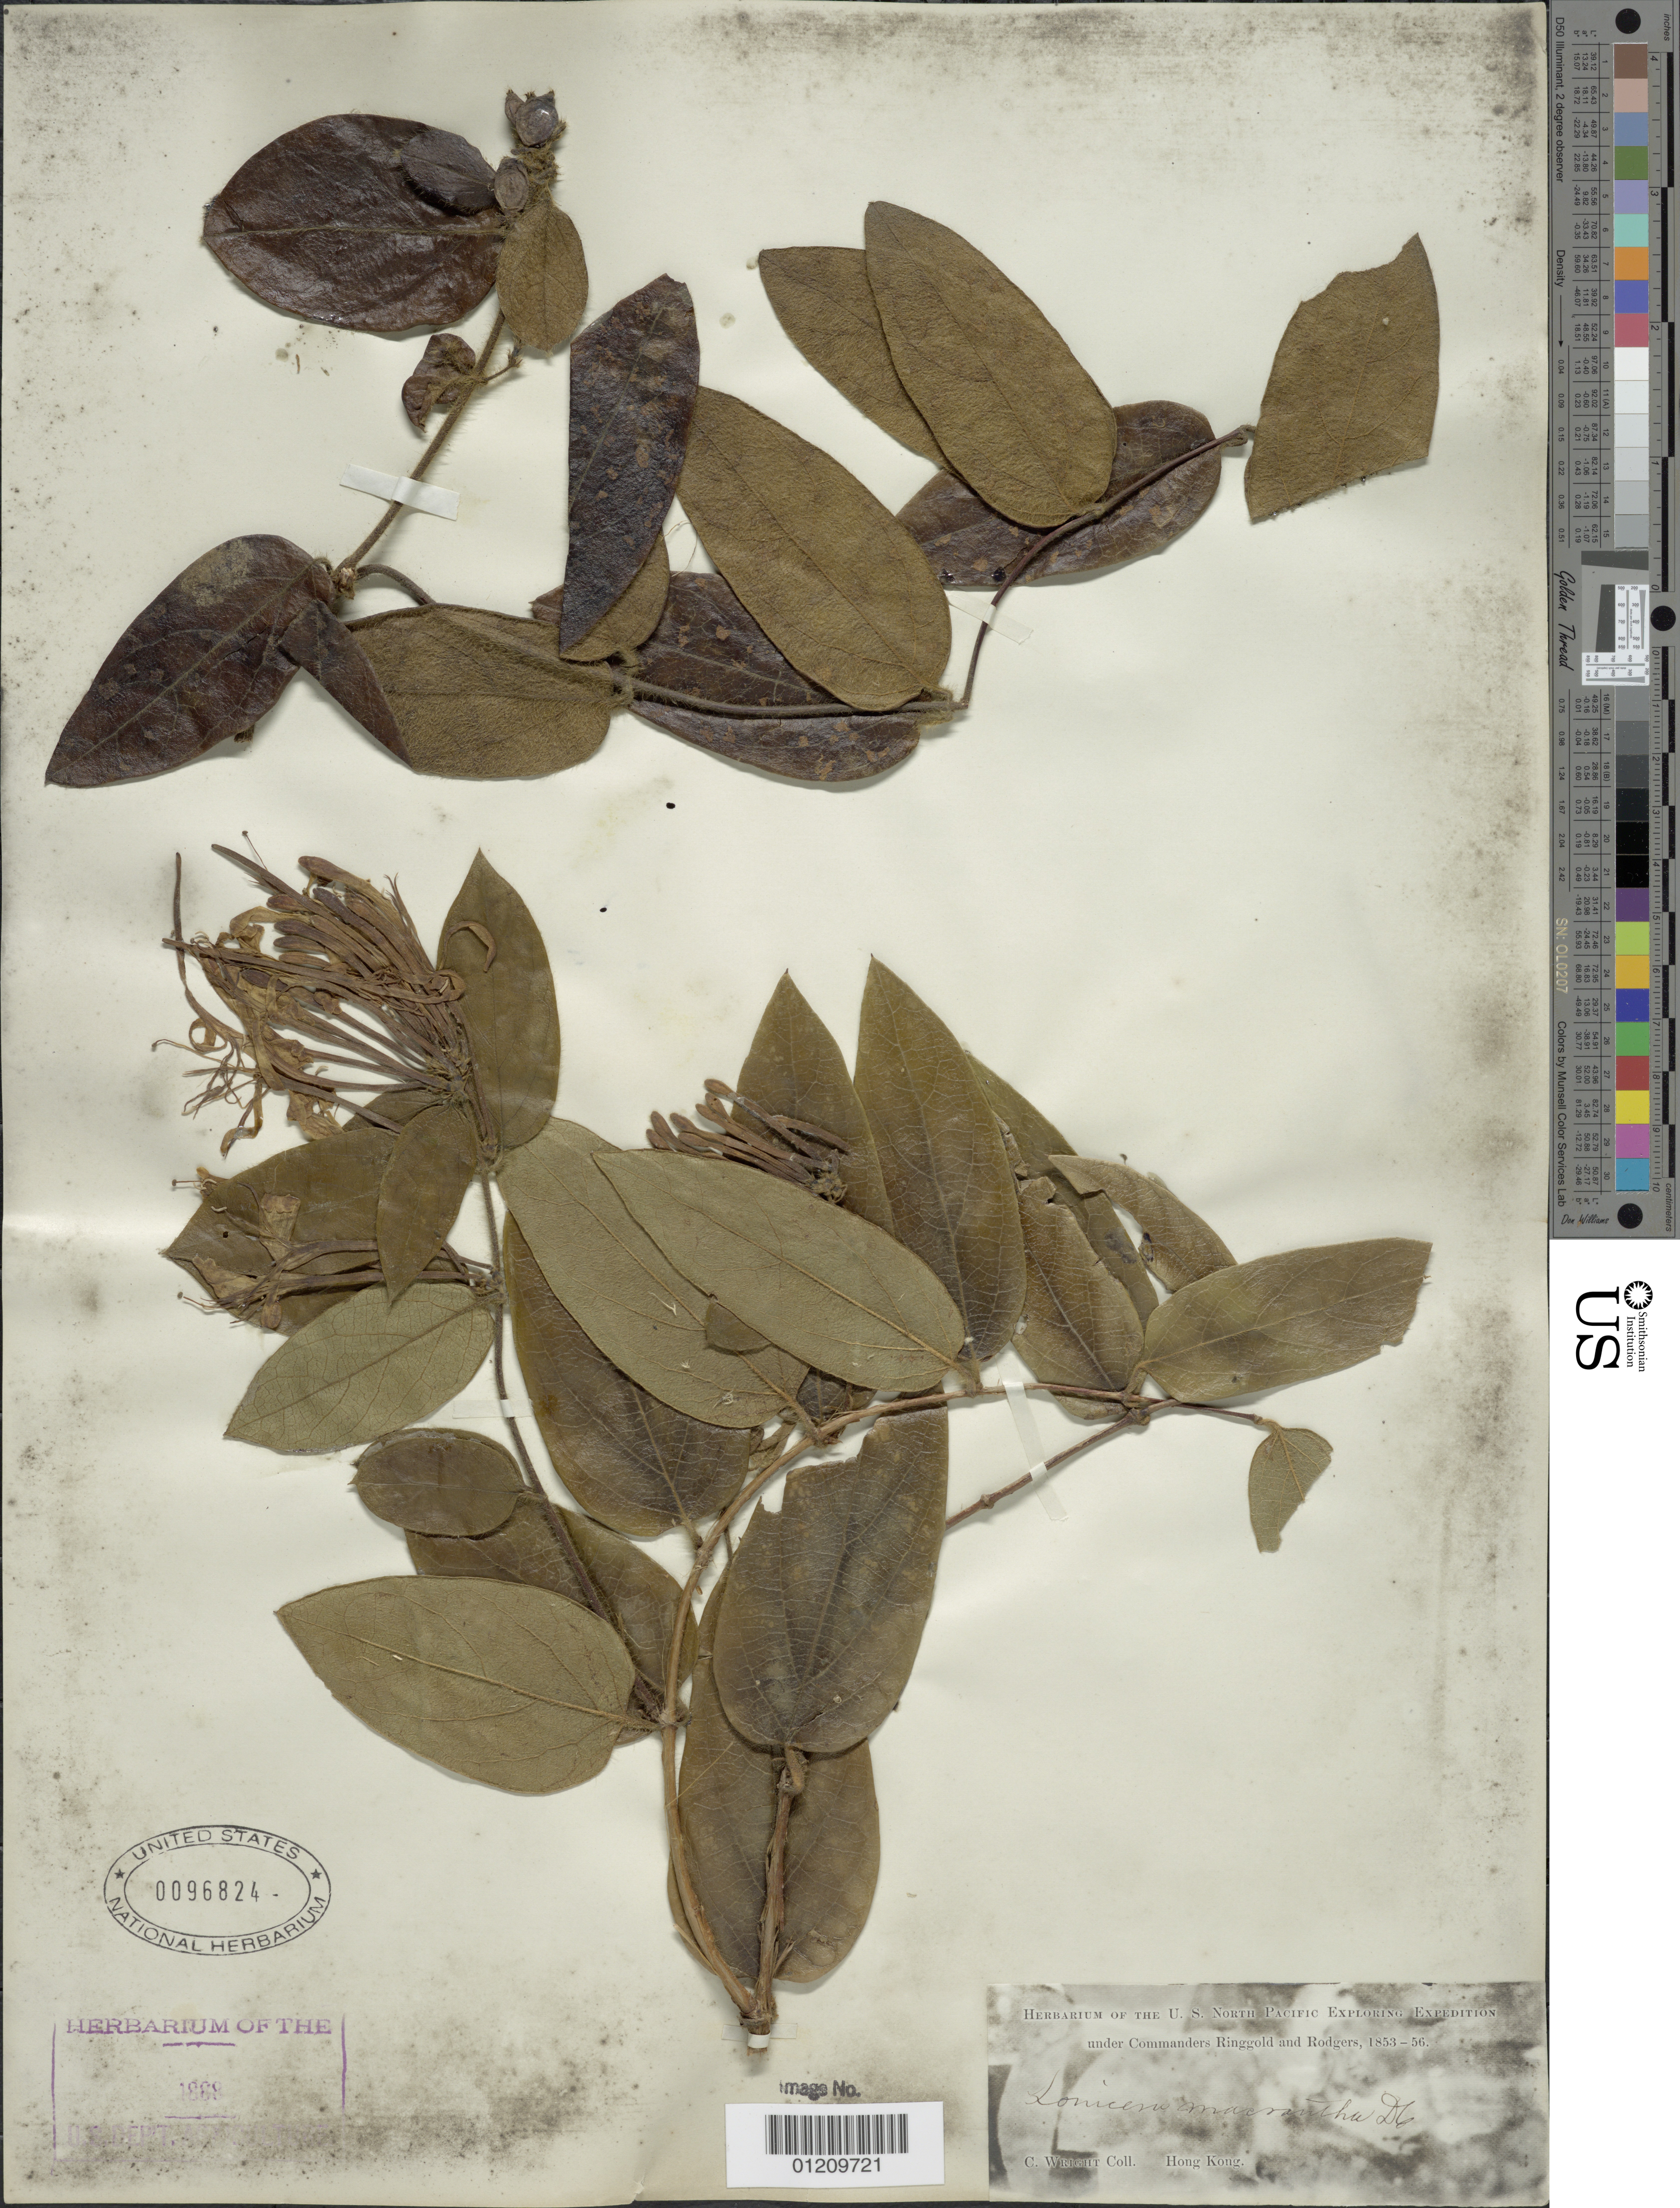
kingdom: Plantae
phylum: Tracheophyta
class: Magnoliopsida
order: Dipsacales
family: Caprifoliaceae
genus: Lonicera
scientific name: Lonicera macrantha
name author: Spreng.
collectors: C. Wright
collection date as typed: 1853 to -- -- 1856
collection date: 1853/1856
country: China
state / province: Hong Kong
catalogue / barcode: US 96824